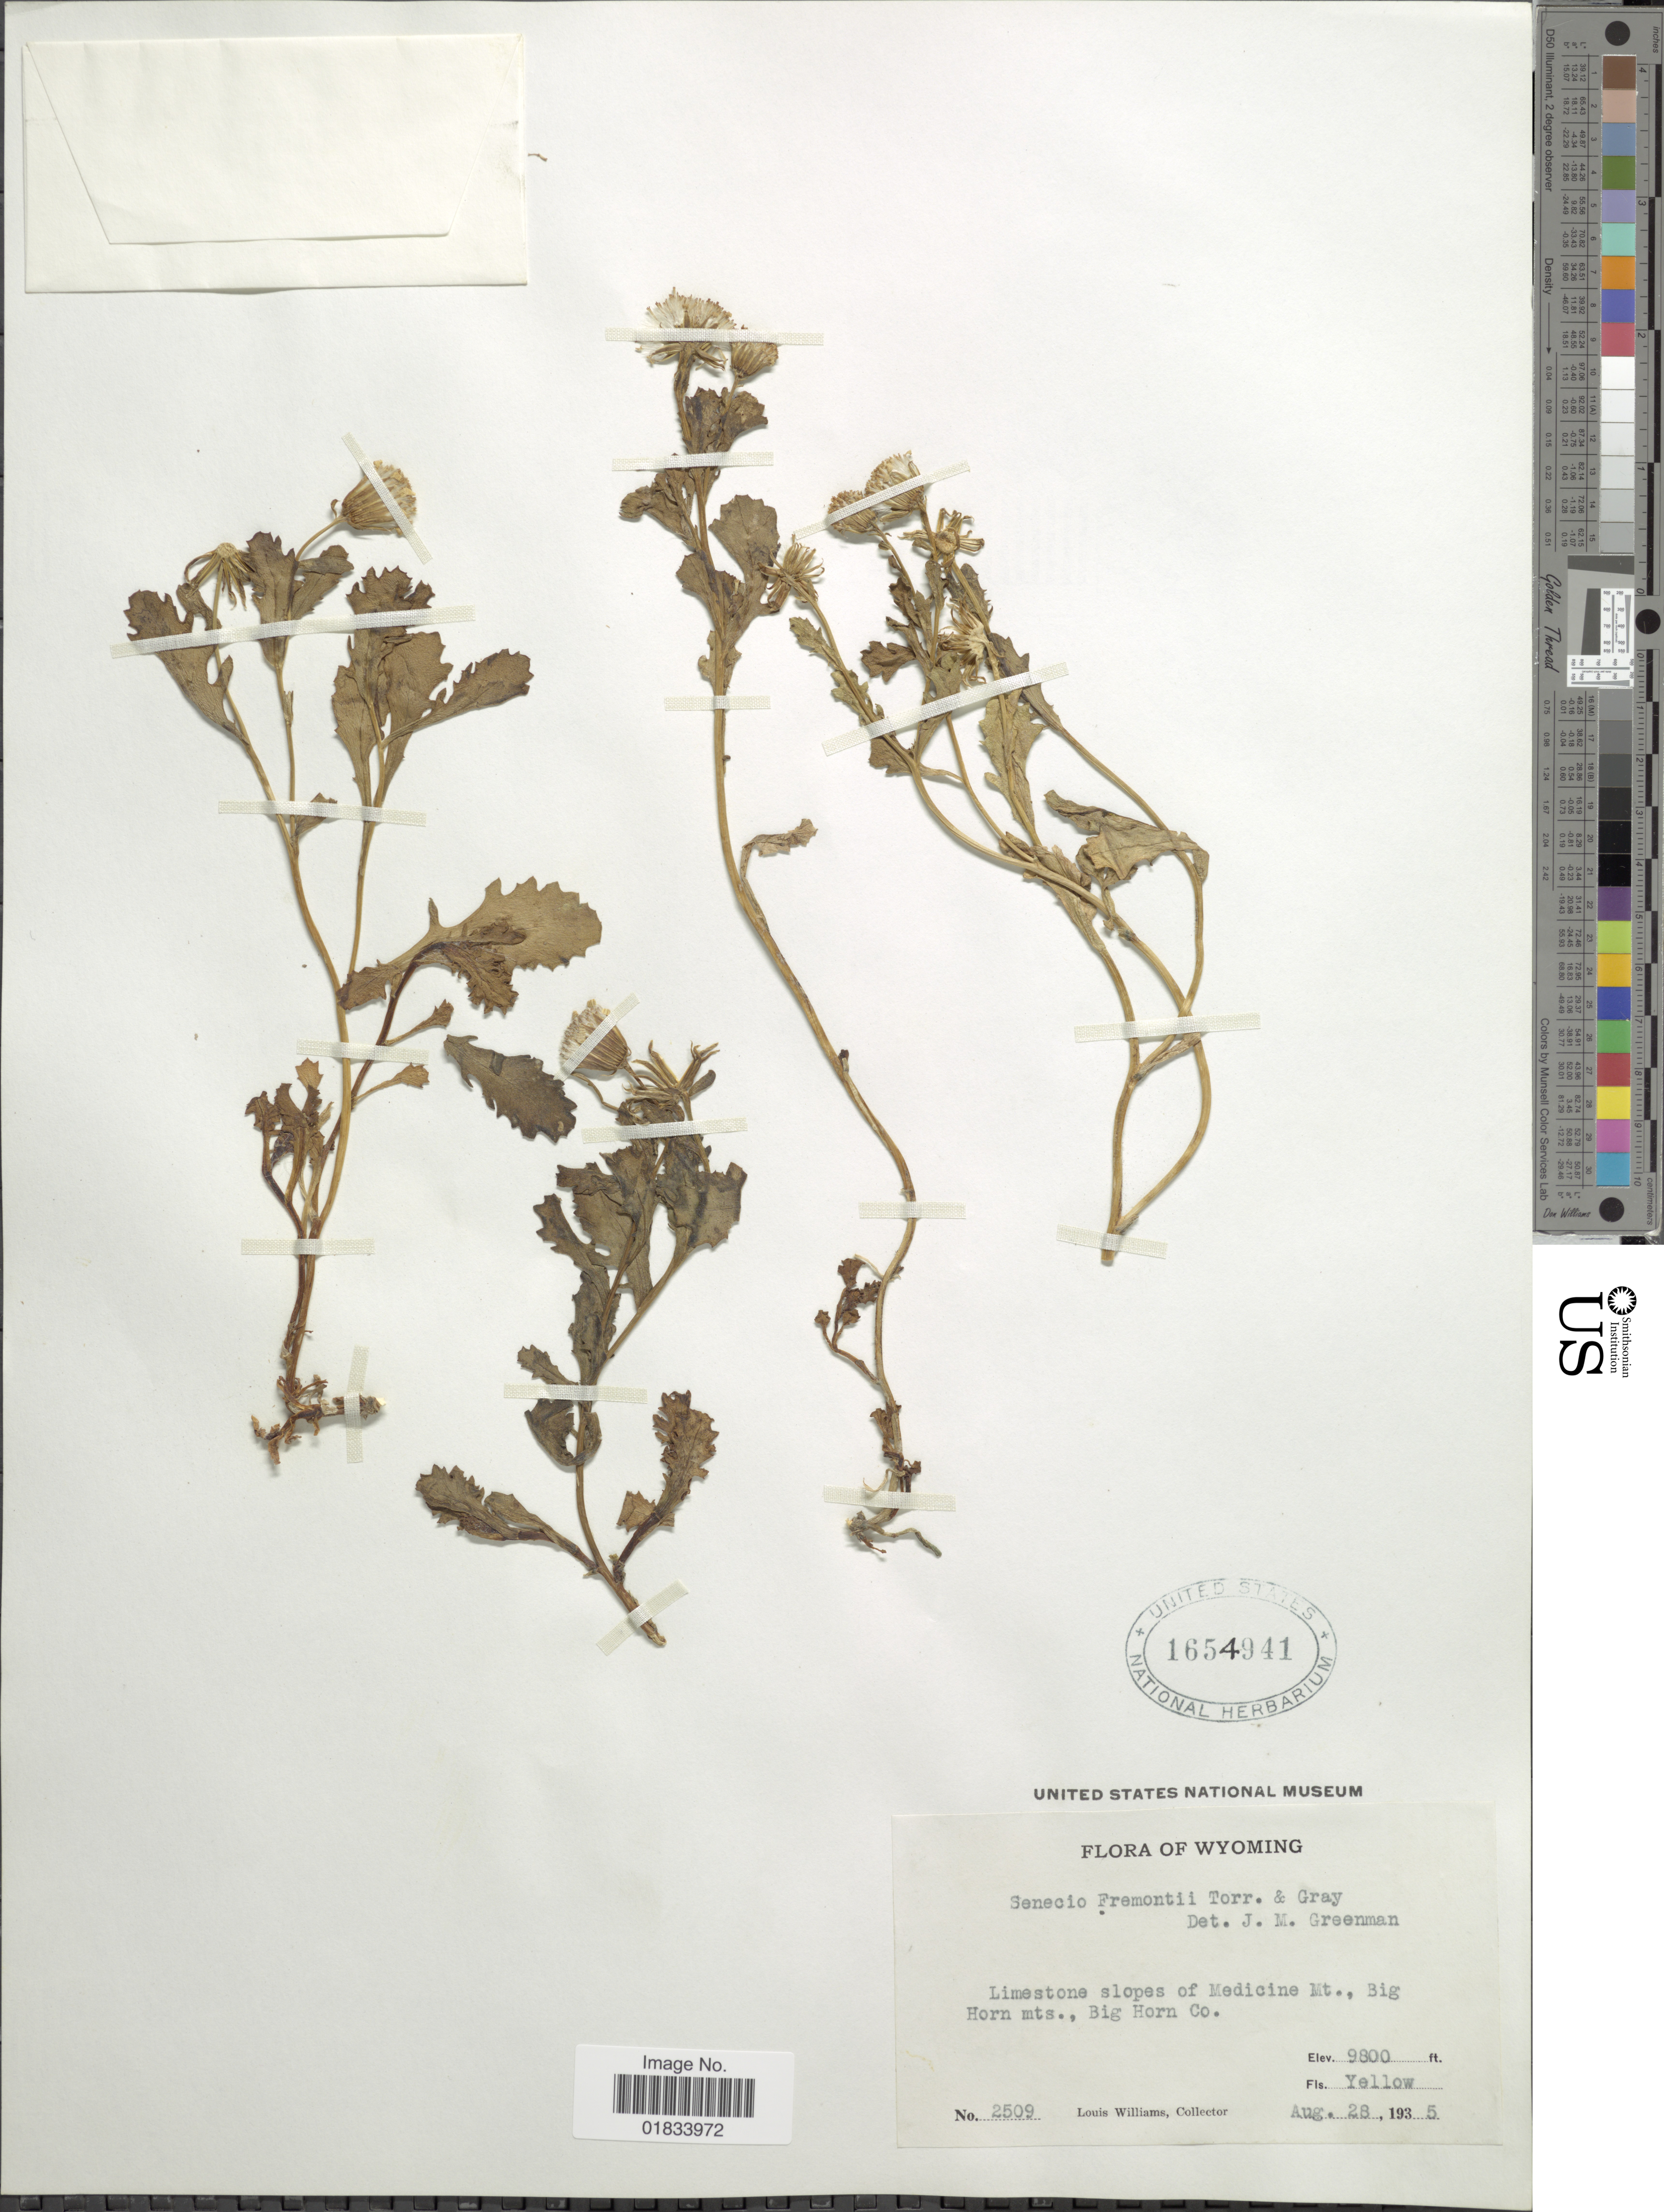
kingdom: Plantae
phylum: Tracheophyta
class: Magnoliopsida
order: Asterales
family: Asteraceae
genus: Senecio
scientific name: Senecio fremontii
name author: Torr. & A. Gray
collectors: L. O. Williams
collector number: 2509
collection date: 1935-08-28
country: United States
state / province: Wyoming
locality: Limestone slopes of Medicine Mt. Big Horn Mts., Big Horn Co.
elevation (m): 2987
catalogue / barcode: US 1654941